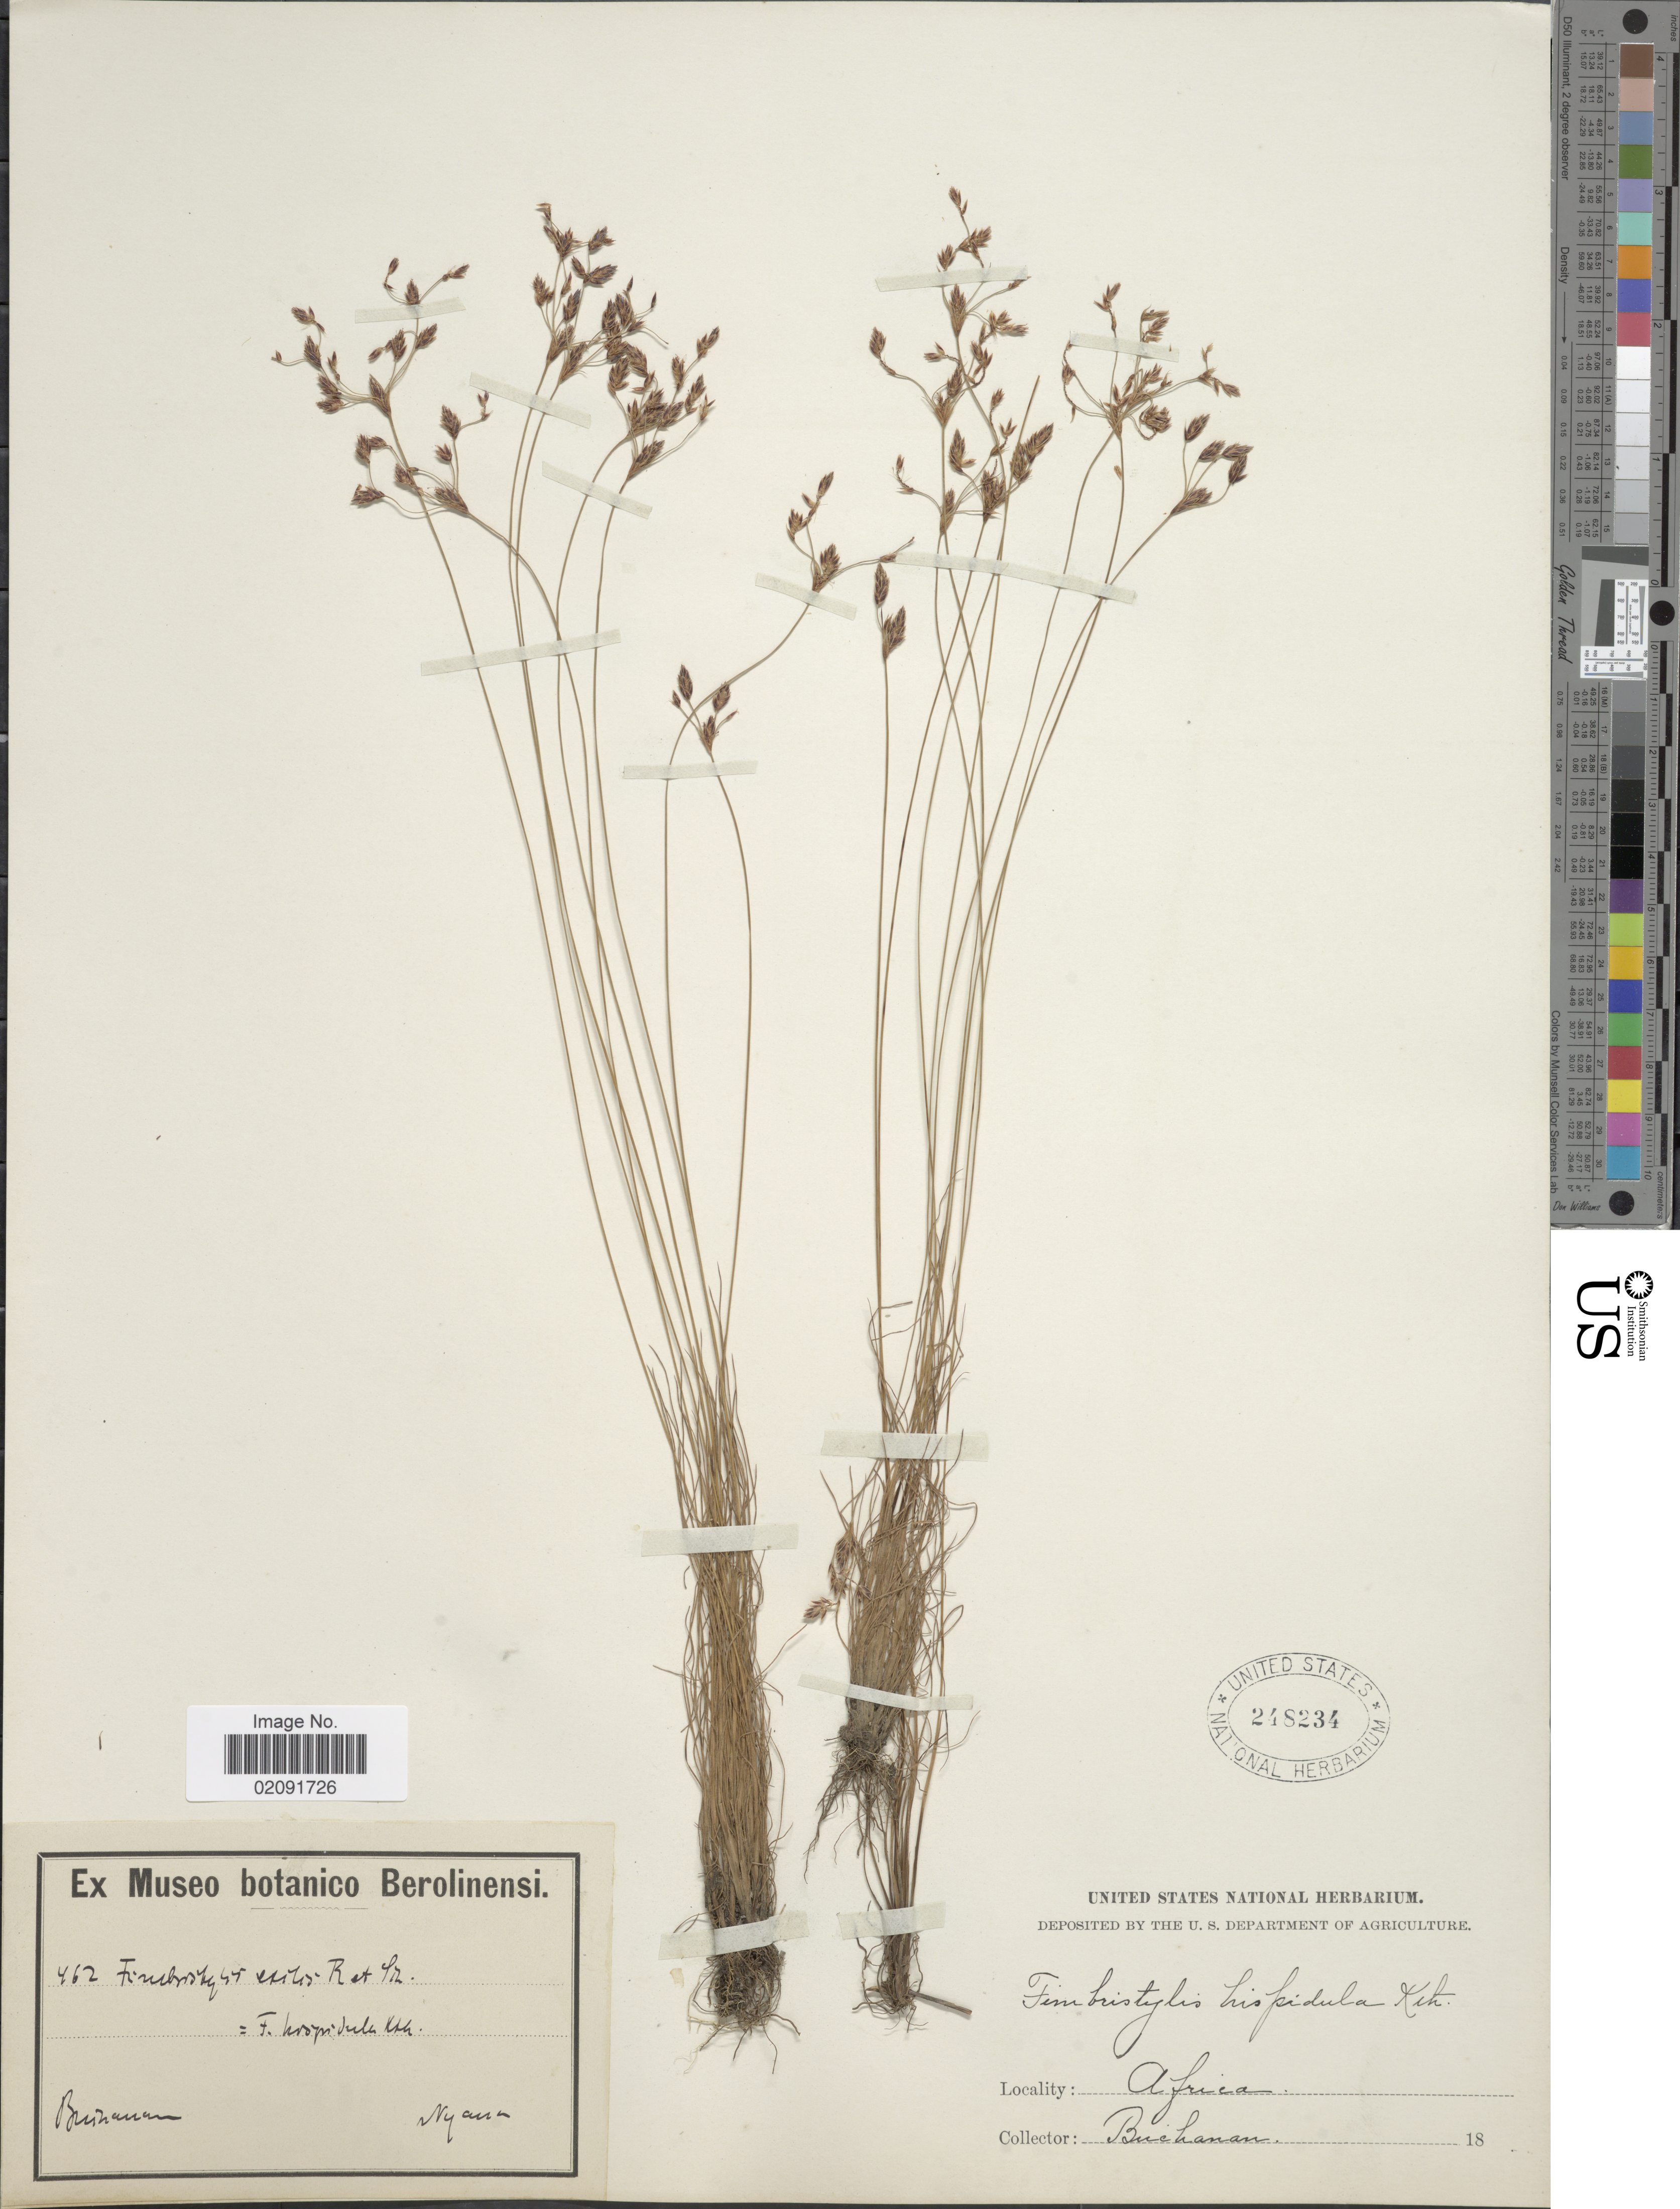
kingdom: Plantae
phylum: Tracheophyta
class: Liliopsida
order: Poales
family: Cyperaceae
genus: Bulbostylis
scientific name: Bulbostylis hispidula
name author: (Vahl) R.W. Haines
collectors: -. Buchanan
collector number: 462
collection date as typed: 18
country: Malawi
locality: Nyassa.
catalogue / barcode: US 248234